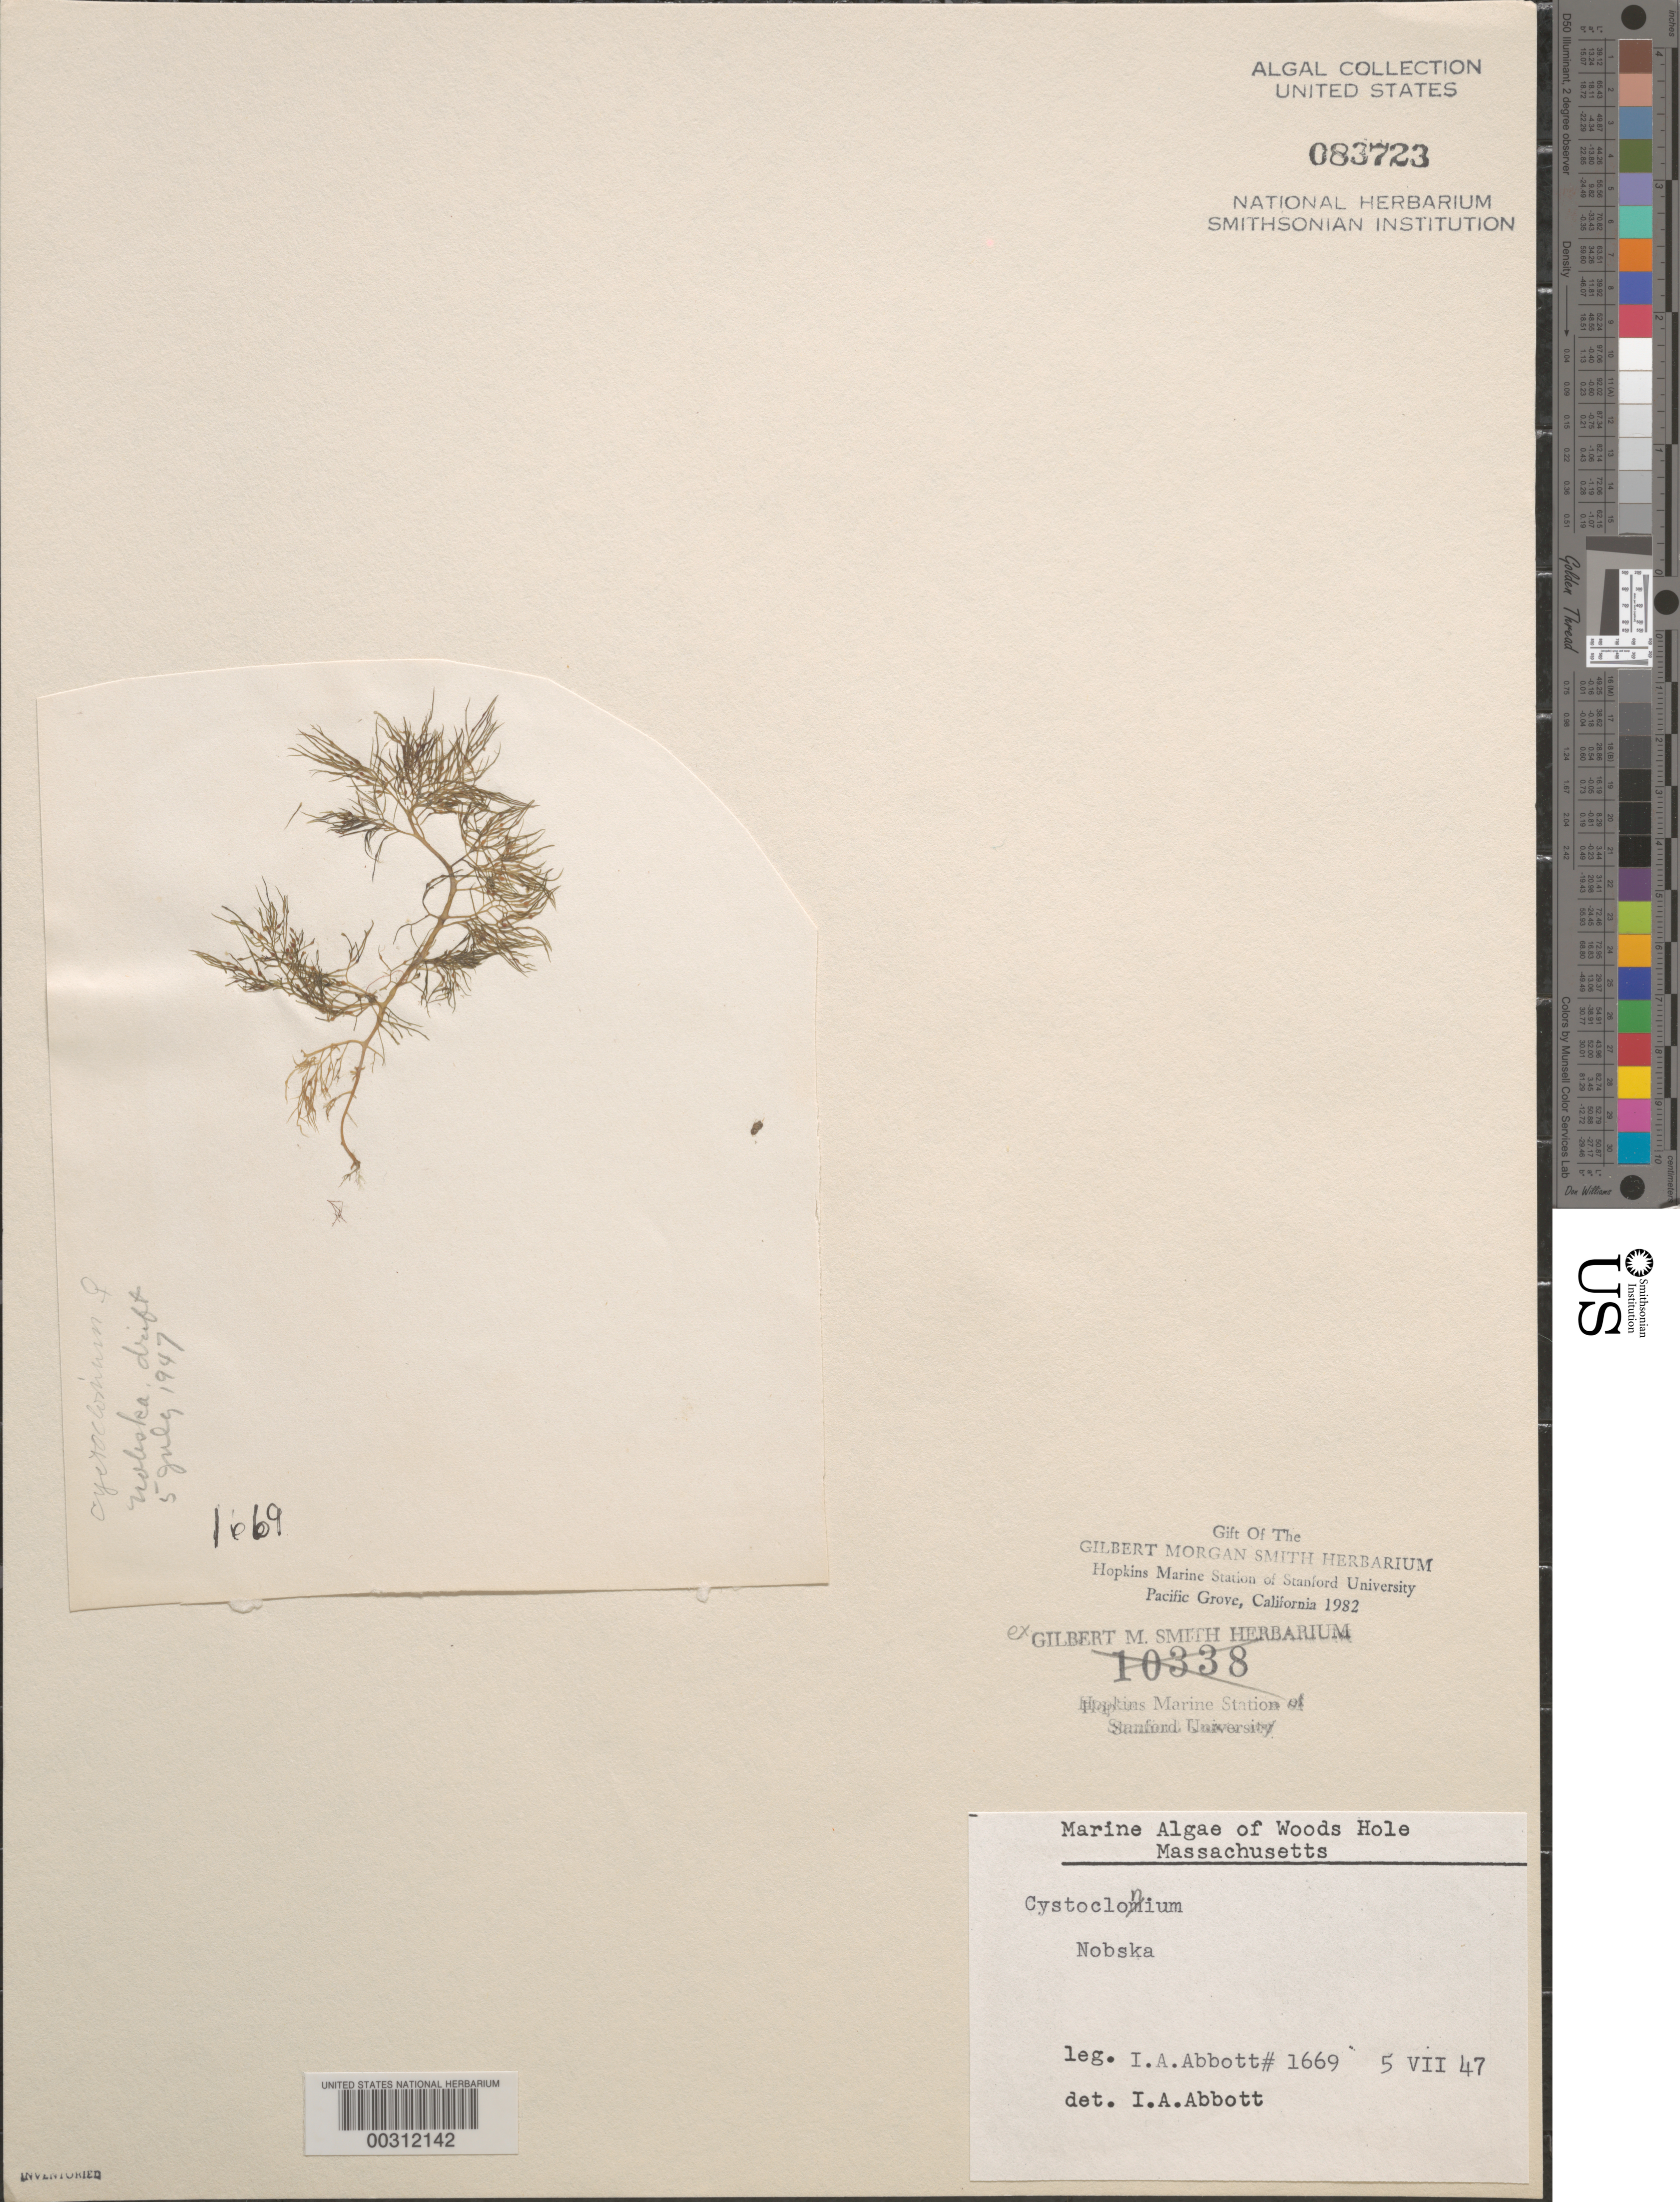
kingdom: Plantae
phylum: Rhodophyta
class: Florideophyceae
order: Gigartinales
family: Cystocloniaceae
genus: Cystoclonium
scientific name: Cystoclonium sp.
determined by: Abbott, Isabella A.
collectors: I. A. Abbott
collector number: IAA 1669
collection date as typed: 05 Jul 1947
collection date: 1947-07-05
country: United States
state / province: Massachusetts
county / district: Barnstable County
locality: Woods Hole, Nobska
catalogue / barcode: US 83723